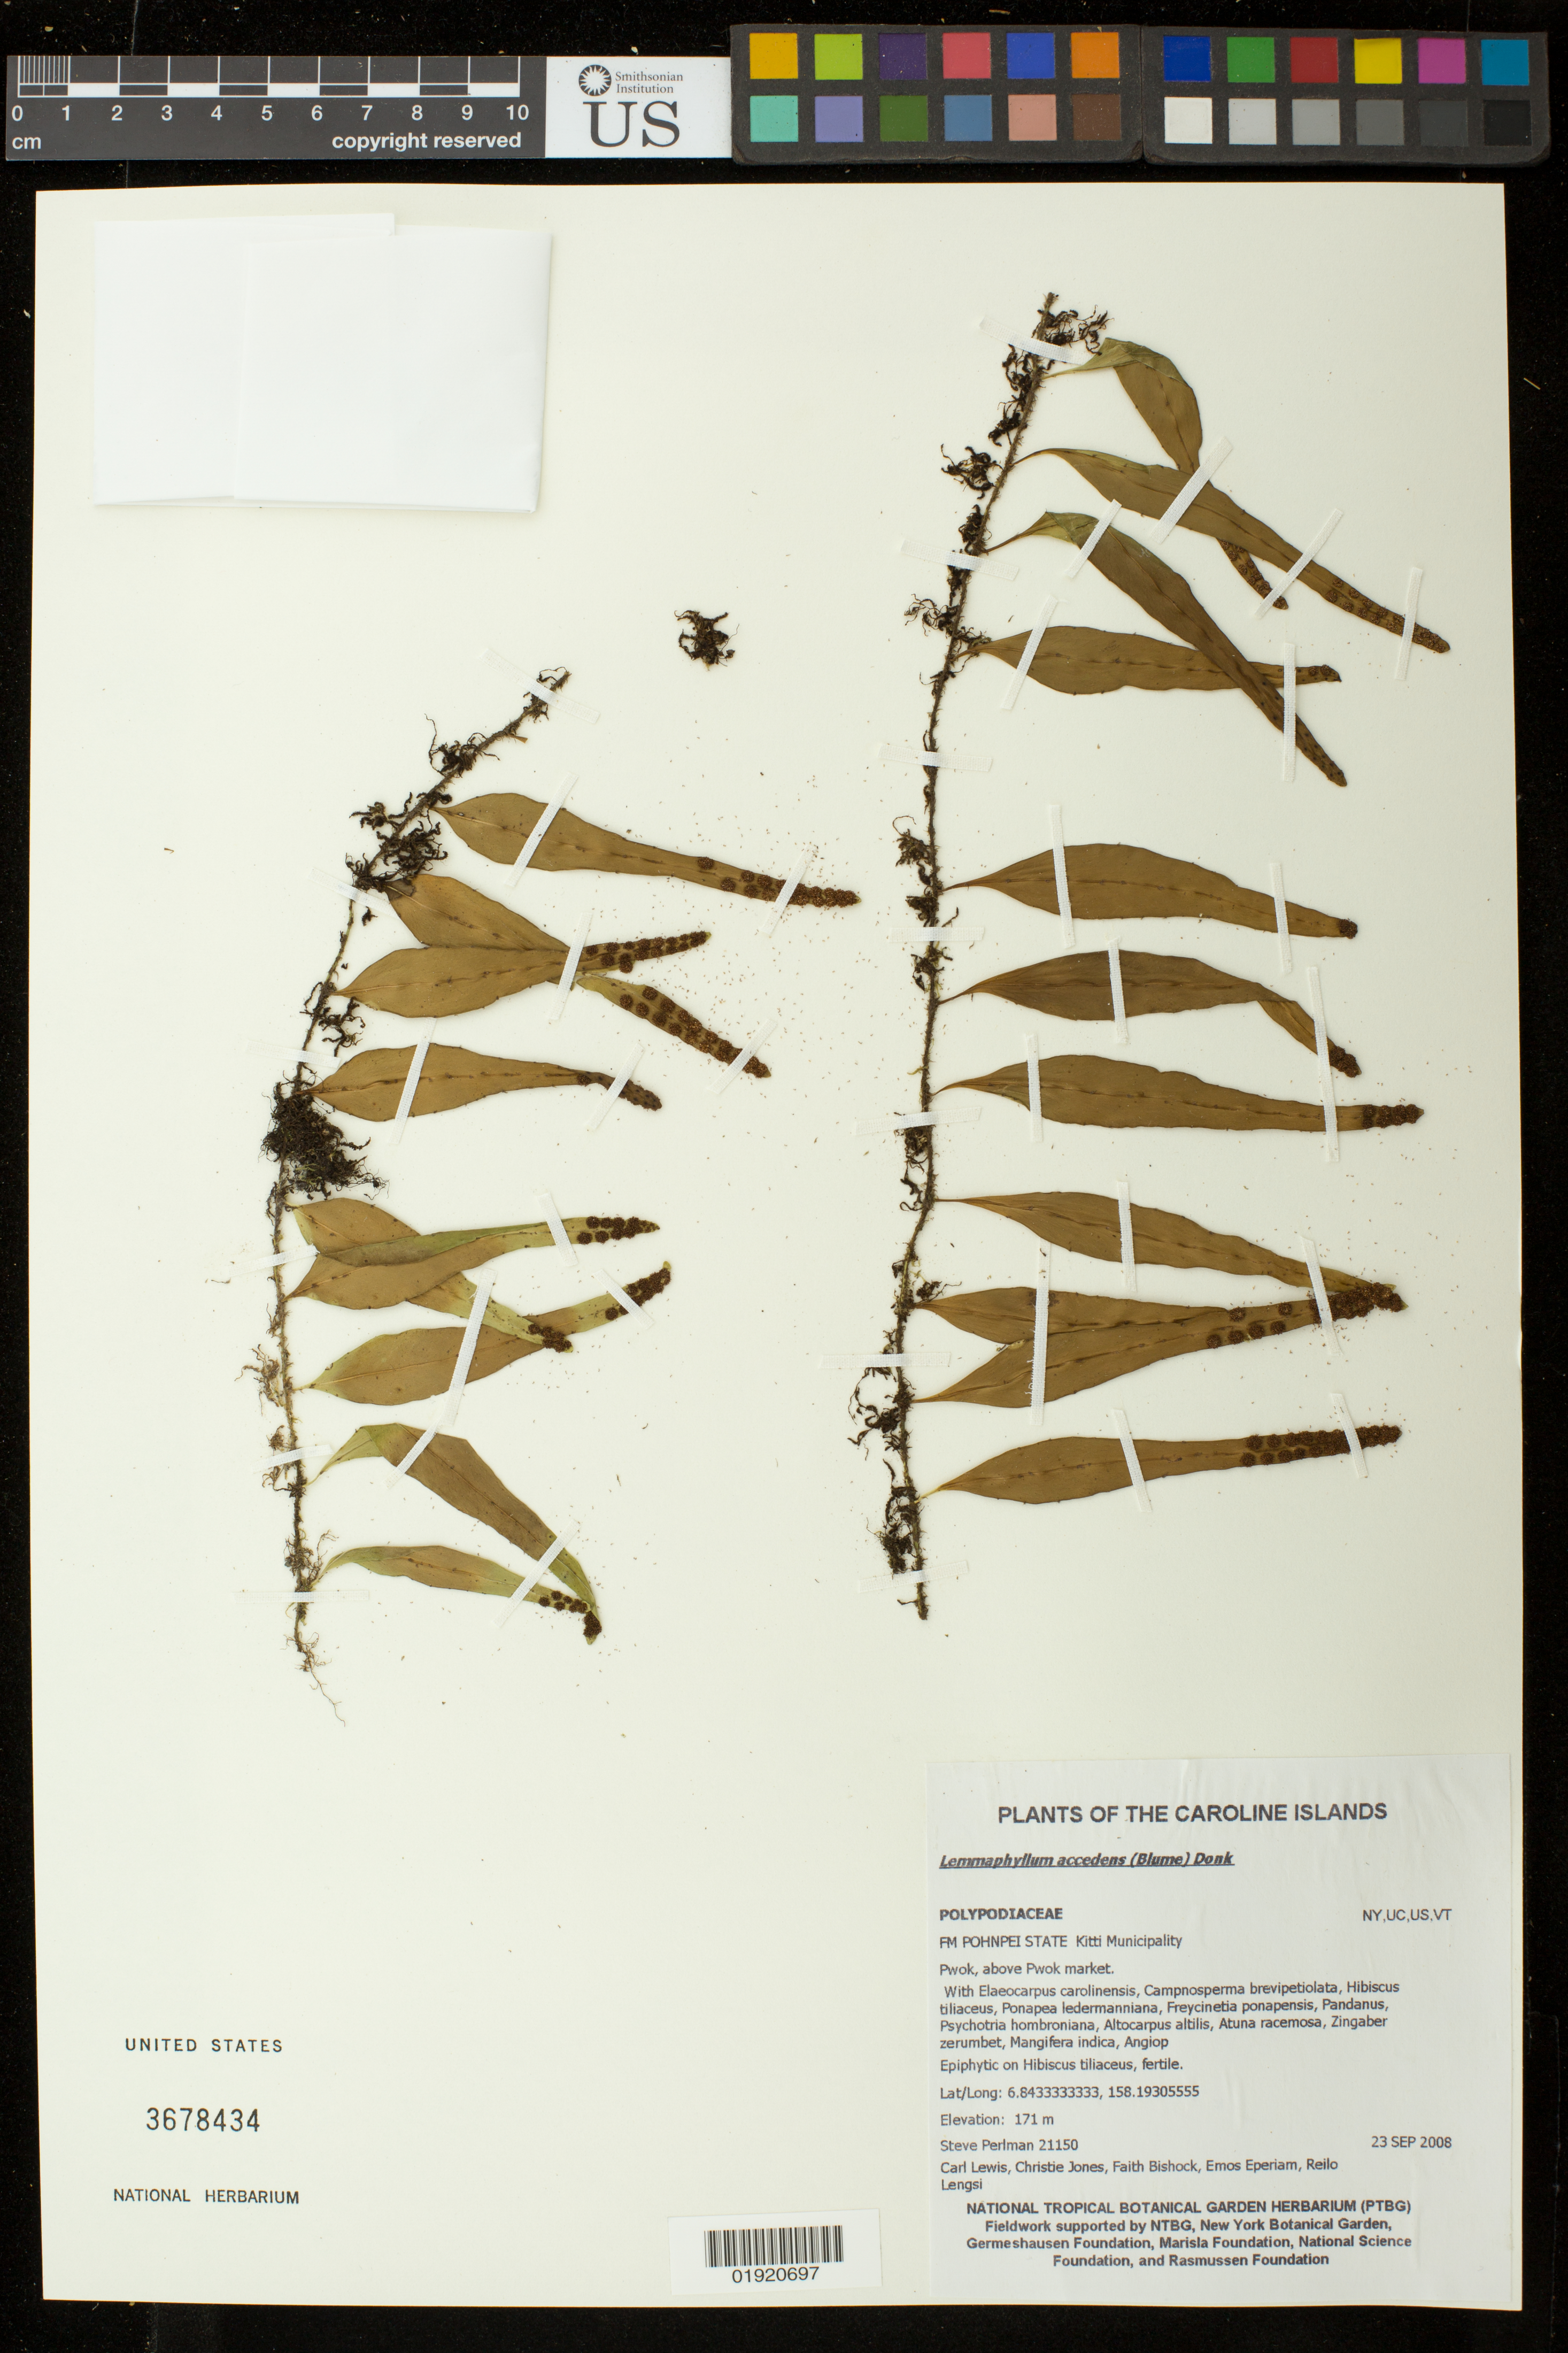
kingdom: Plantae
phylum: Tracheophyta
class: Polypodiopsida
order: Polypodiales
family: Polypodiaceae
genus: Lemmaphyllum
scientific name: Lemmaphyllum accedens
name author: (Blume) Donk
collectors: S. Perlman, C. Lewis, C. Jones, F. Bishock, E. Eperiam & L. Reilo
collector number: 21150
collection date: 2008-09-23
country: Micronesia, Federated States of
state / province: Pohnpei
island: Pohnpei [Ponape]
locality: Pohnpei State Kitti Municipality. Pwok, above Pwok market.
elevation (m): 171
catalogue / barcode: US 3678434